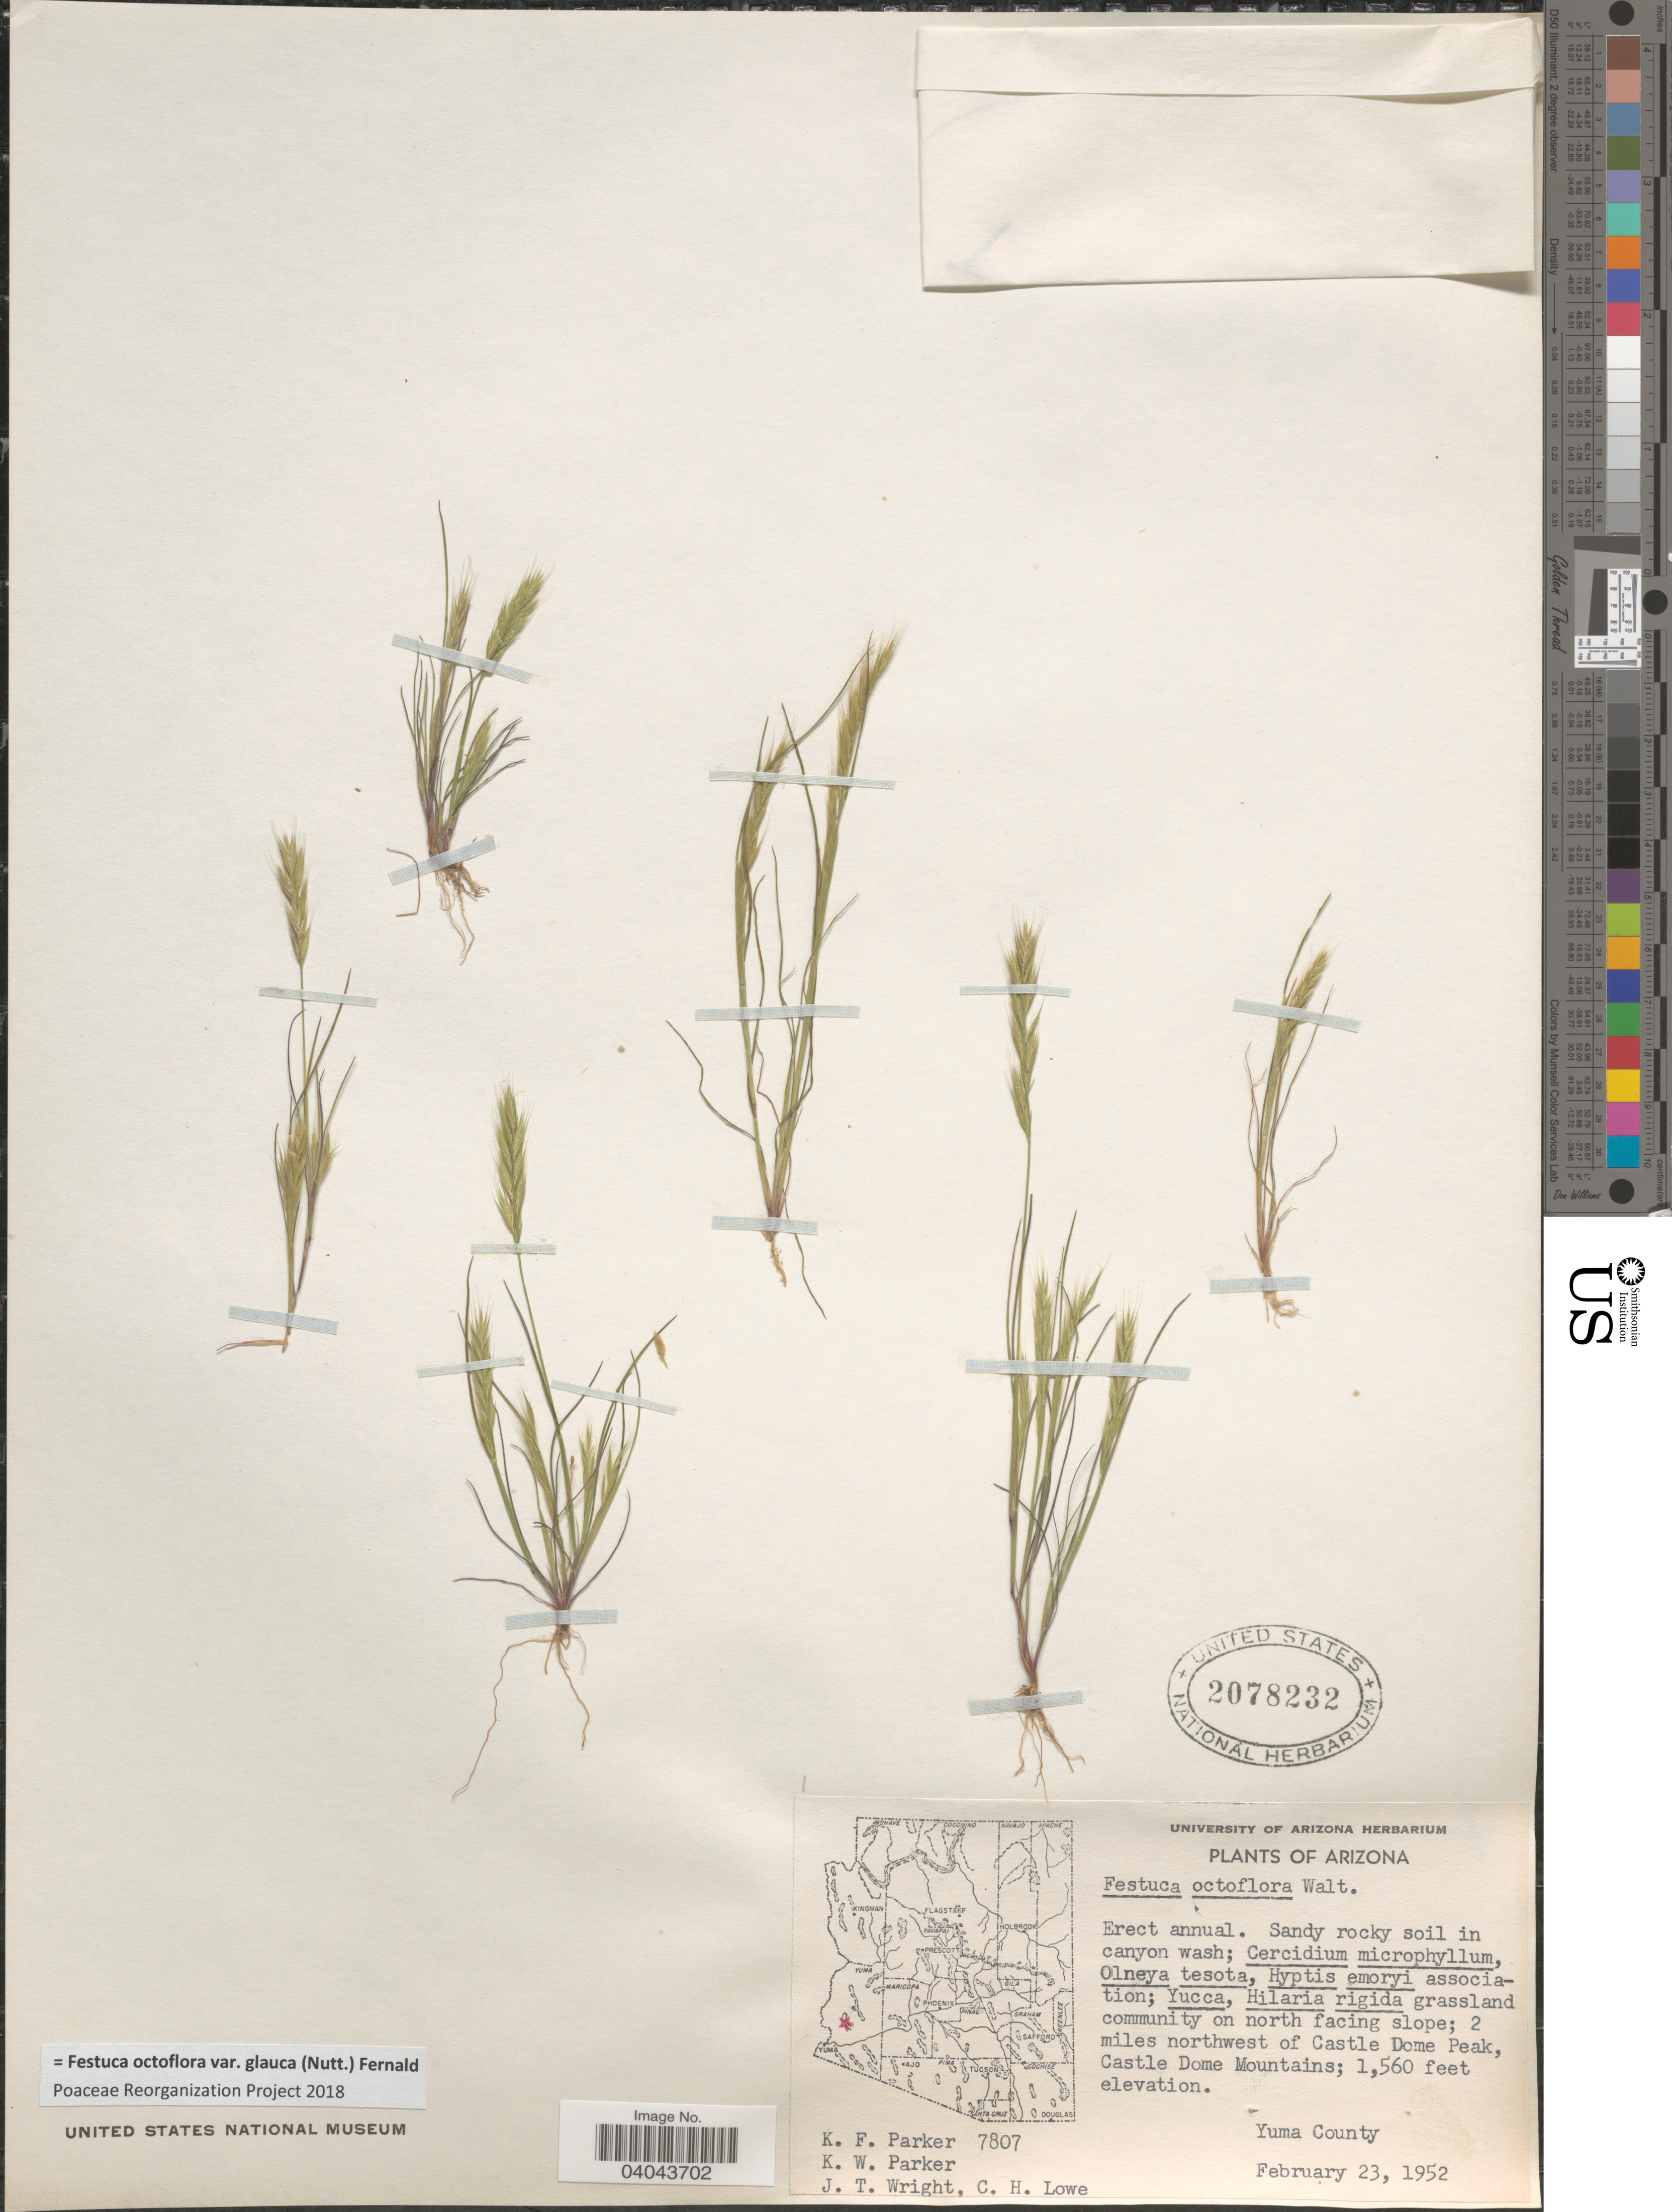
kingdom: Plantae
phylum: Tracheophyta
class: Liliopsida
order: Poales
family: Poaceae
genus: Festuca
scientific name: Festuca octoflora var. glauca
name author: (Nutt.) Fernald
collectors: K. F. Parker, K. Parker, J. T. Wright & C. Lowe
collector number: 7807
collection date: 1952-02-23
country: United States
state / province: Arizona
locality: On north facing slope; 2 miles northwest of Castle Dome Peak, Castle Dome Mountains. Yuma County.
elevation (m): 475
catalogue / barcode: US 2078232